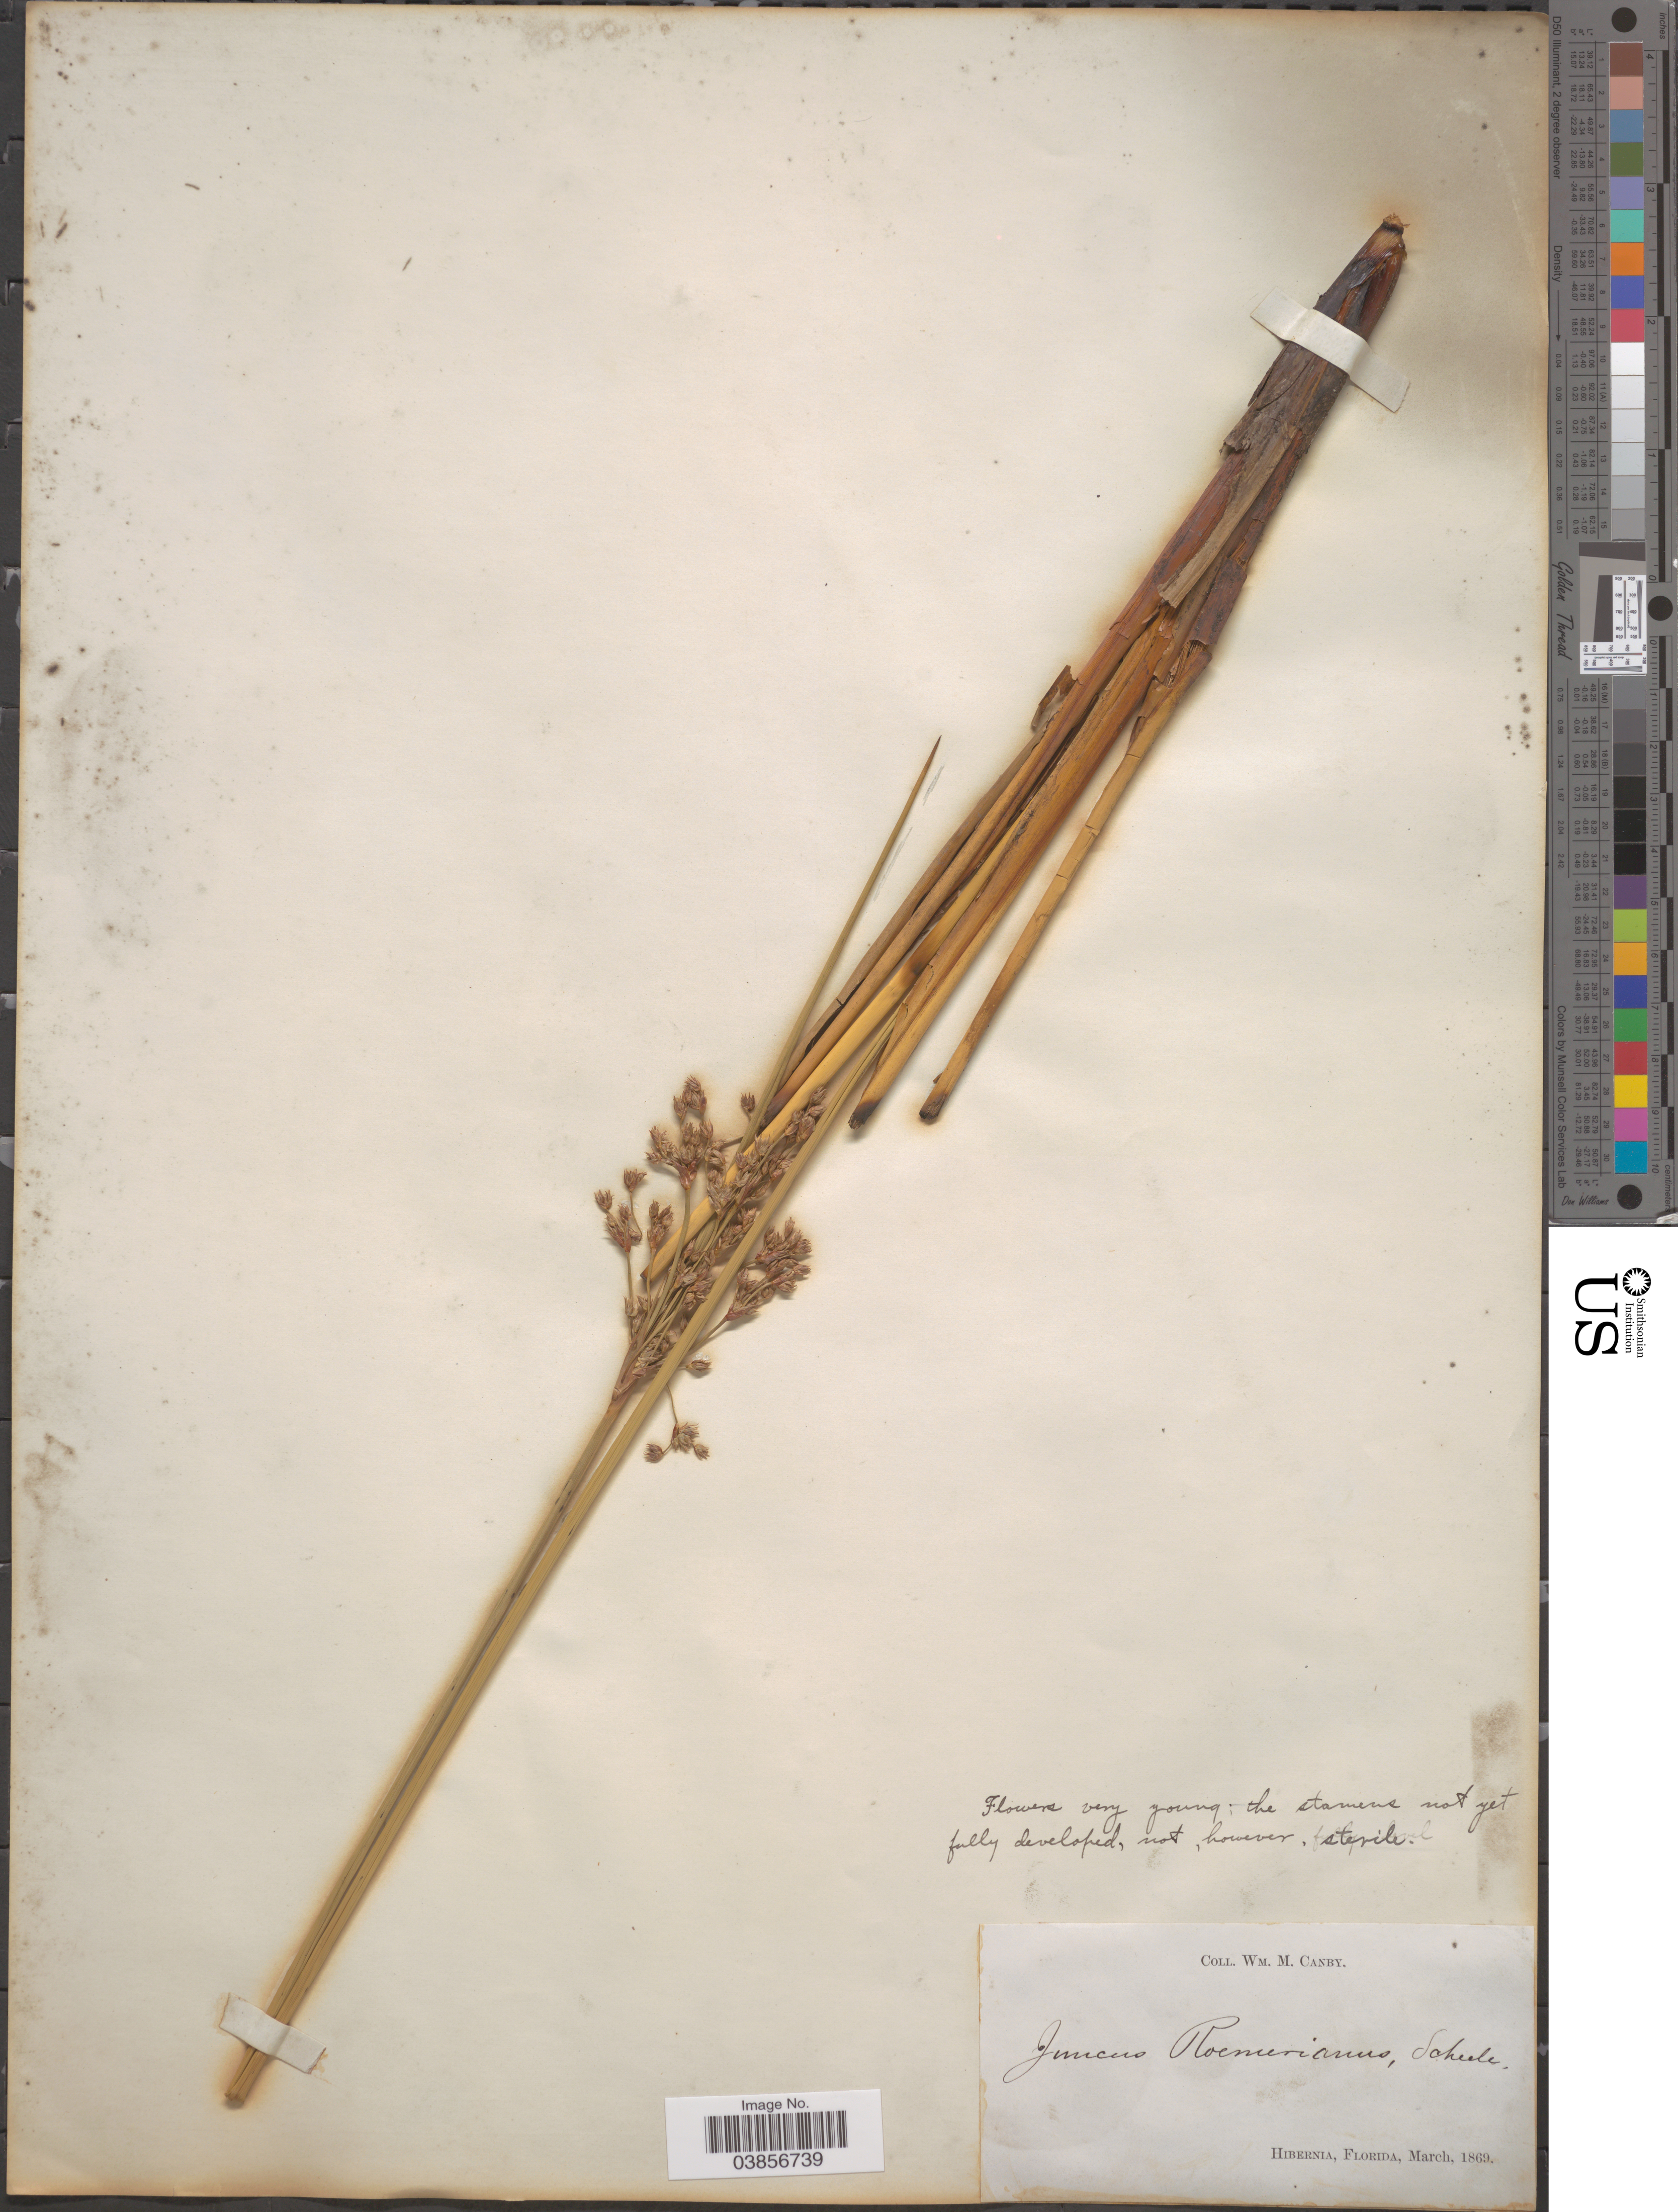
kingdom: Plantae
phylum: Tracheophyta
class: Liliopsida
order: Poales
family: Juncaceae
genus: Juncus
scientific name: Juncus roemerianus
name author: Scheele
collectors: W. M. Canby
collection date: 1869-03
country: United States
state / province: Florida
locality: Hibernia.